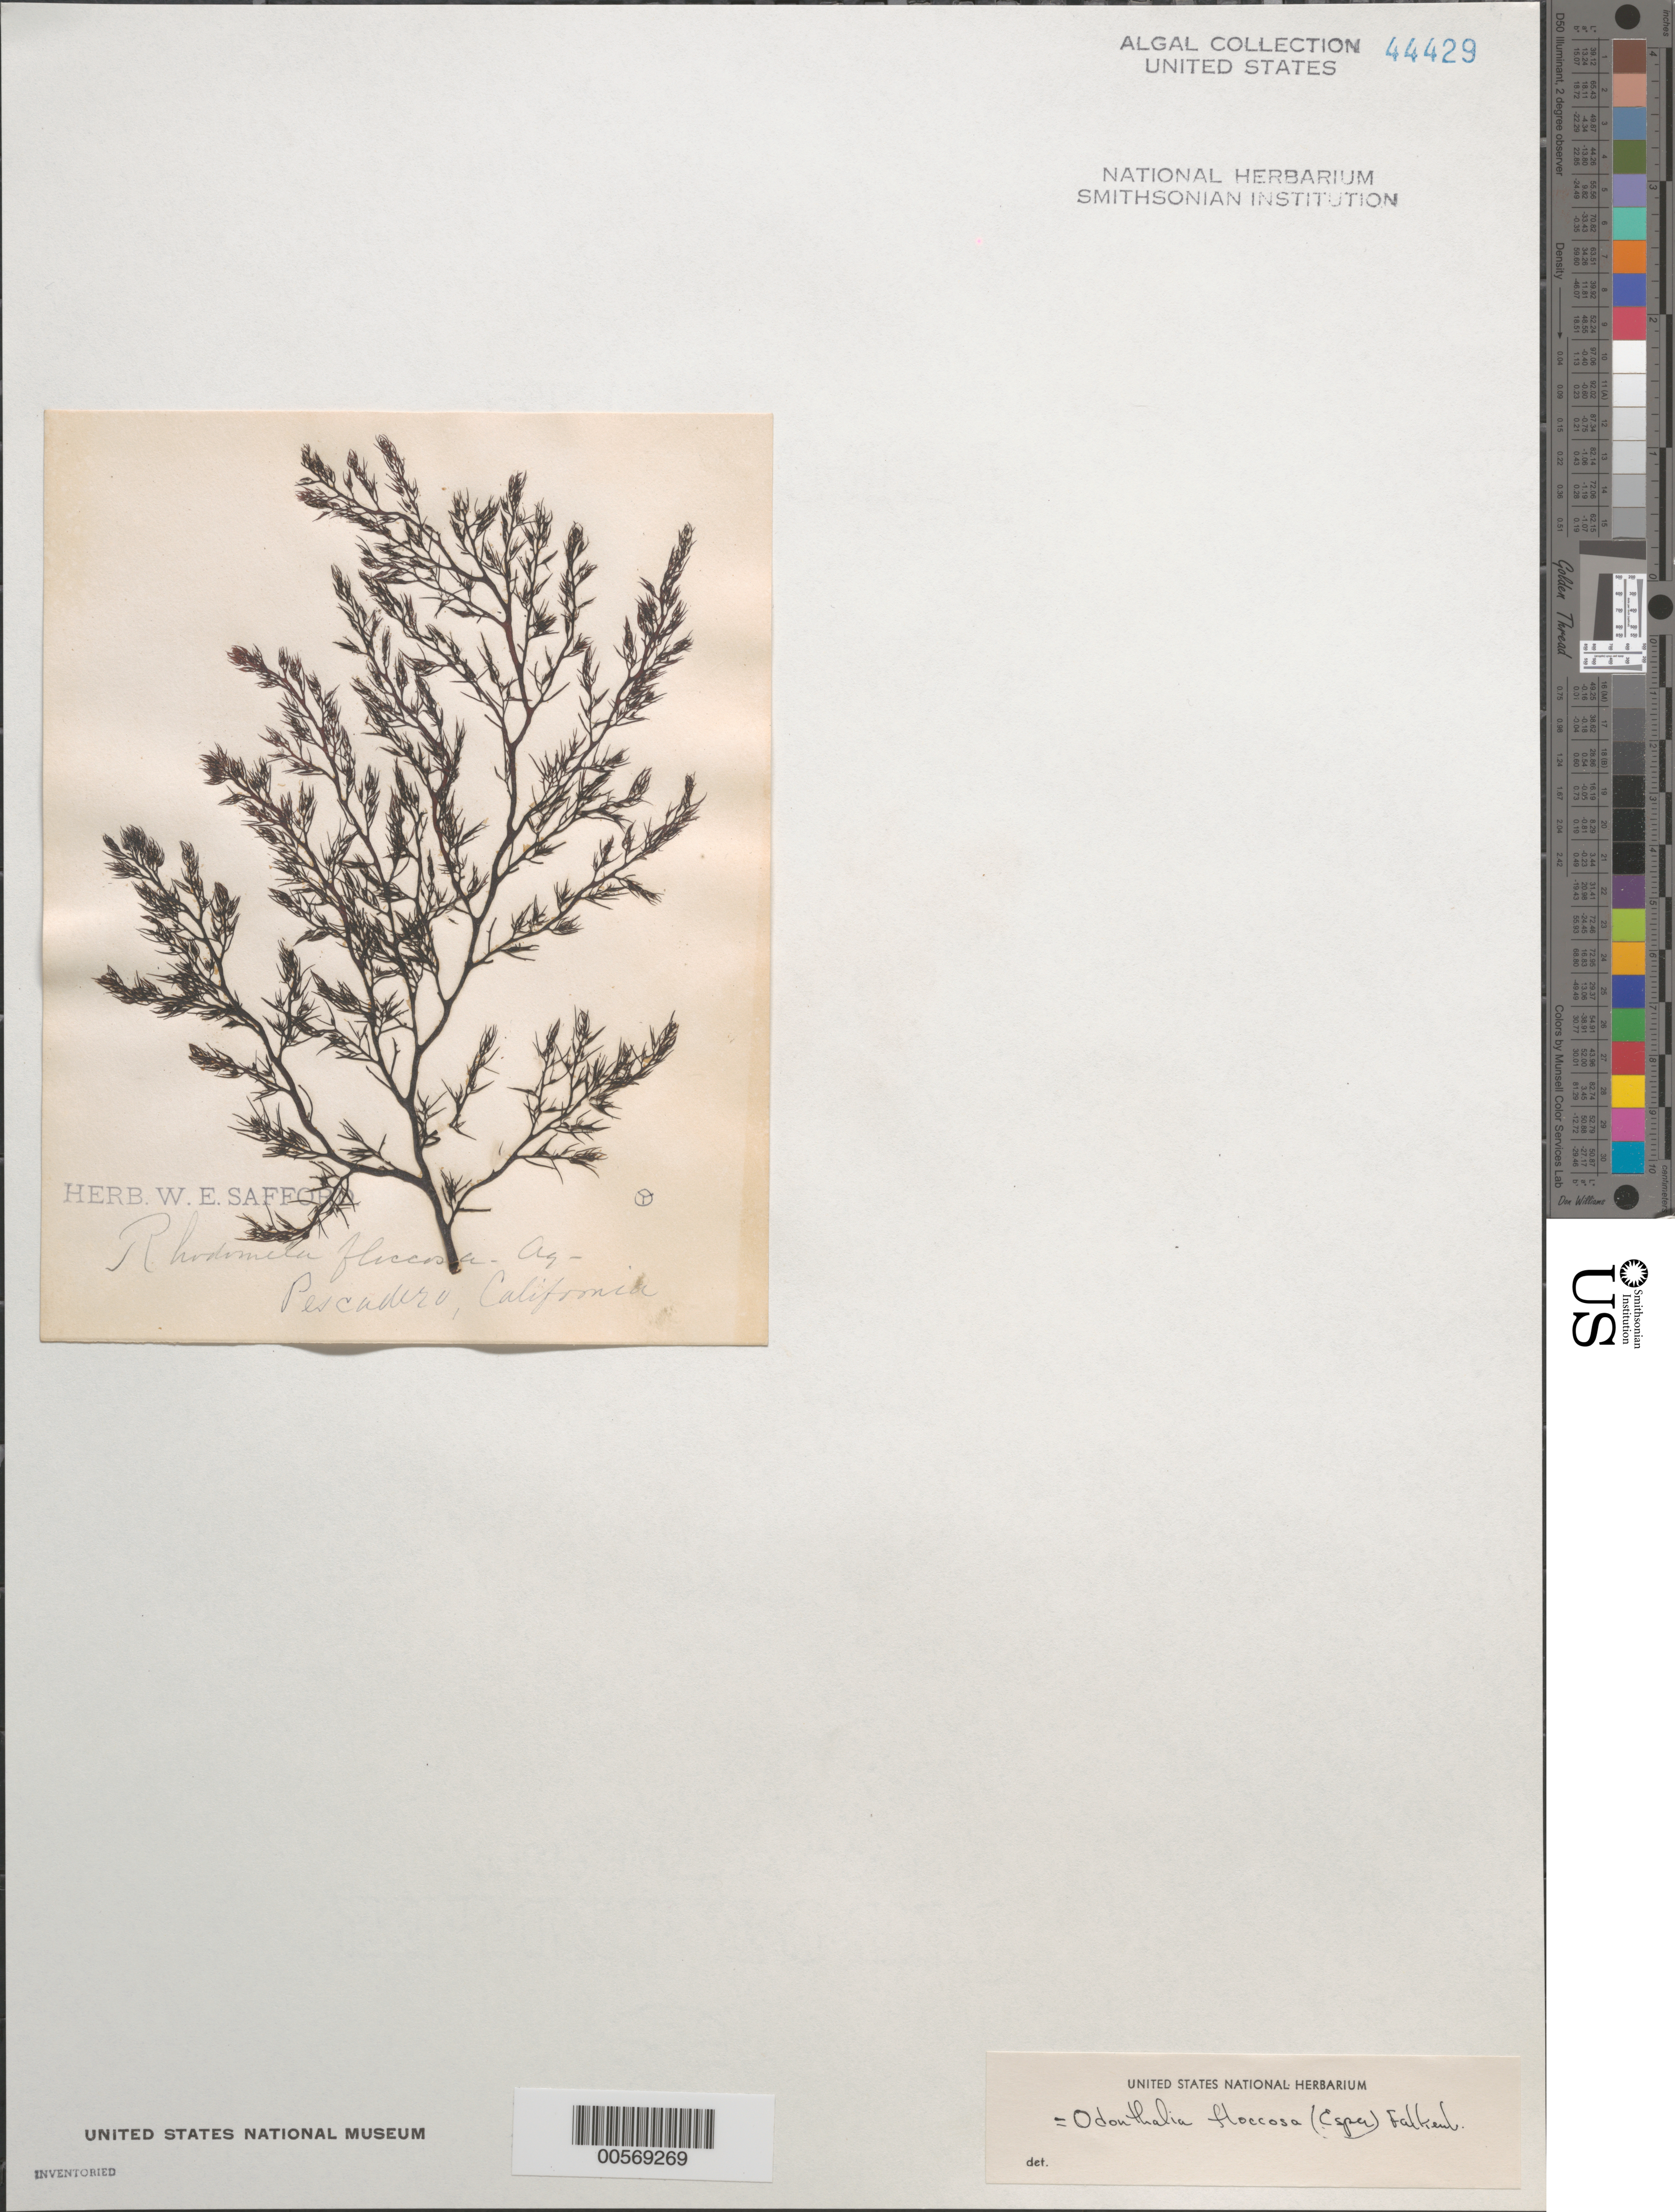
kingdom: Plantae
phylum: Rhodophyta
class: Florideophyceae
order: Ceramiales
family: Rhodomelaceae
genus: Odonthalia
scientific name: Odonthalia floccosa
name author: (Esper) Falkenb.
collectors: W. E. Safford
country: United States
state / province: California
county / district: San Mateo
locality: Pescadero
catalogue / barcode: US 44429